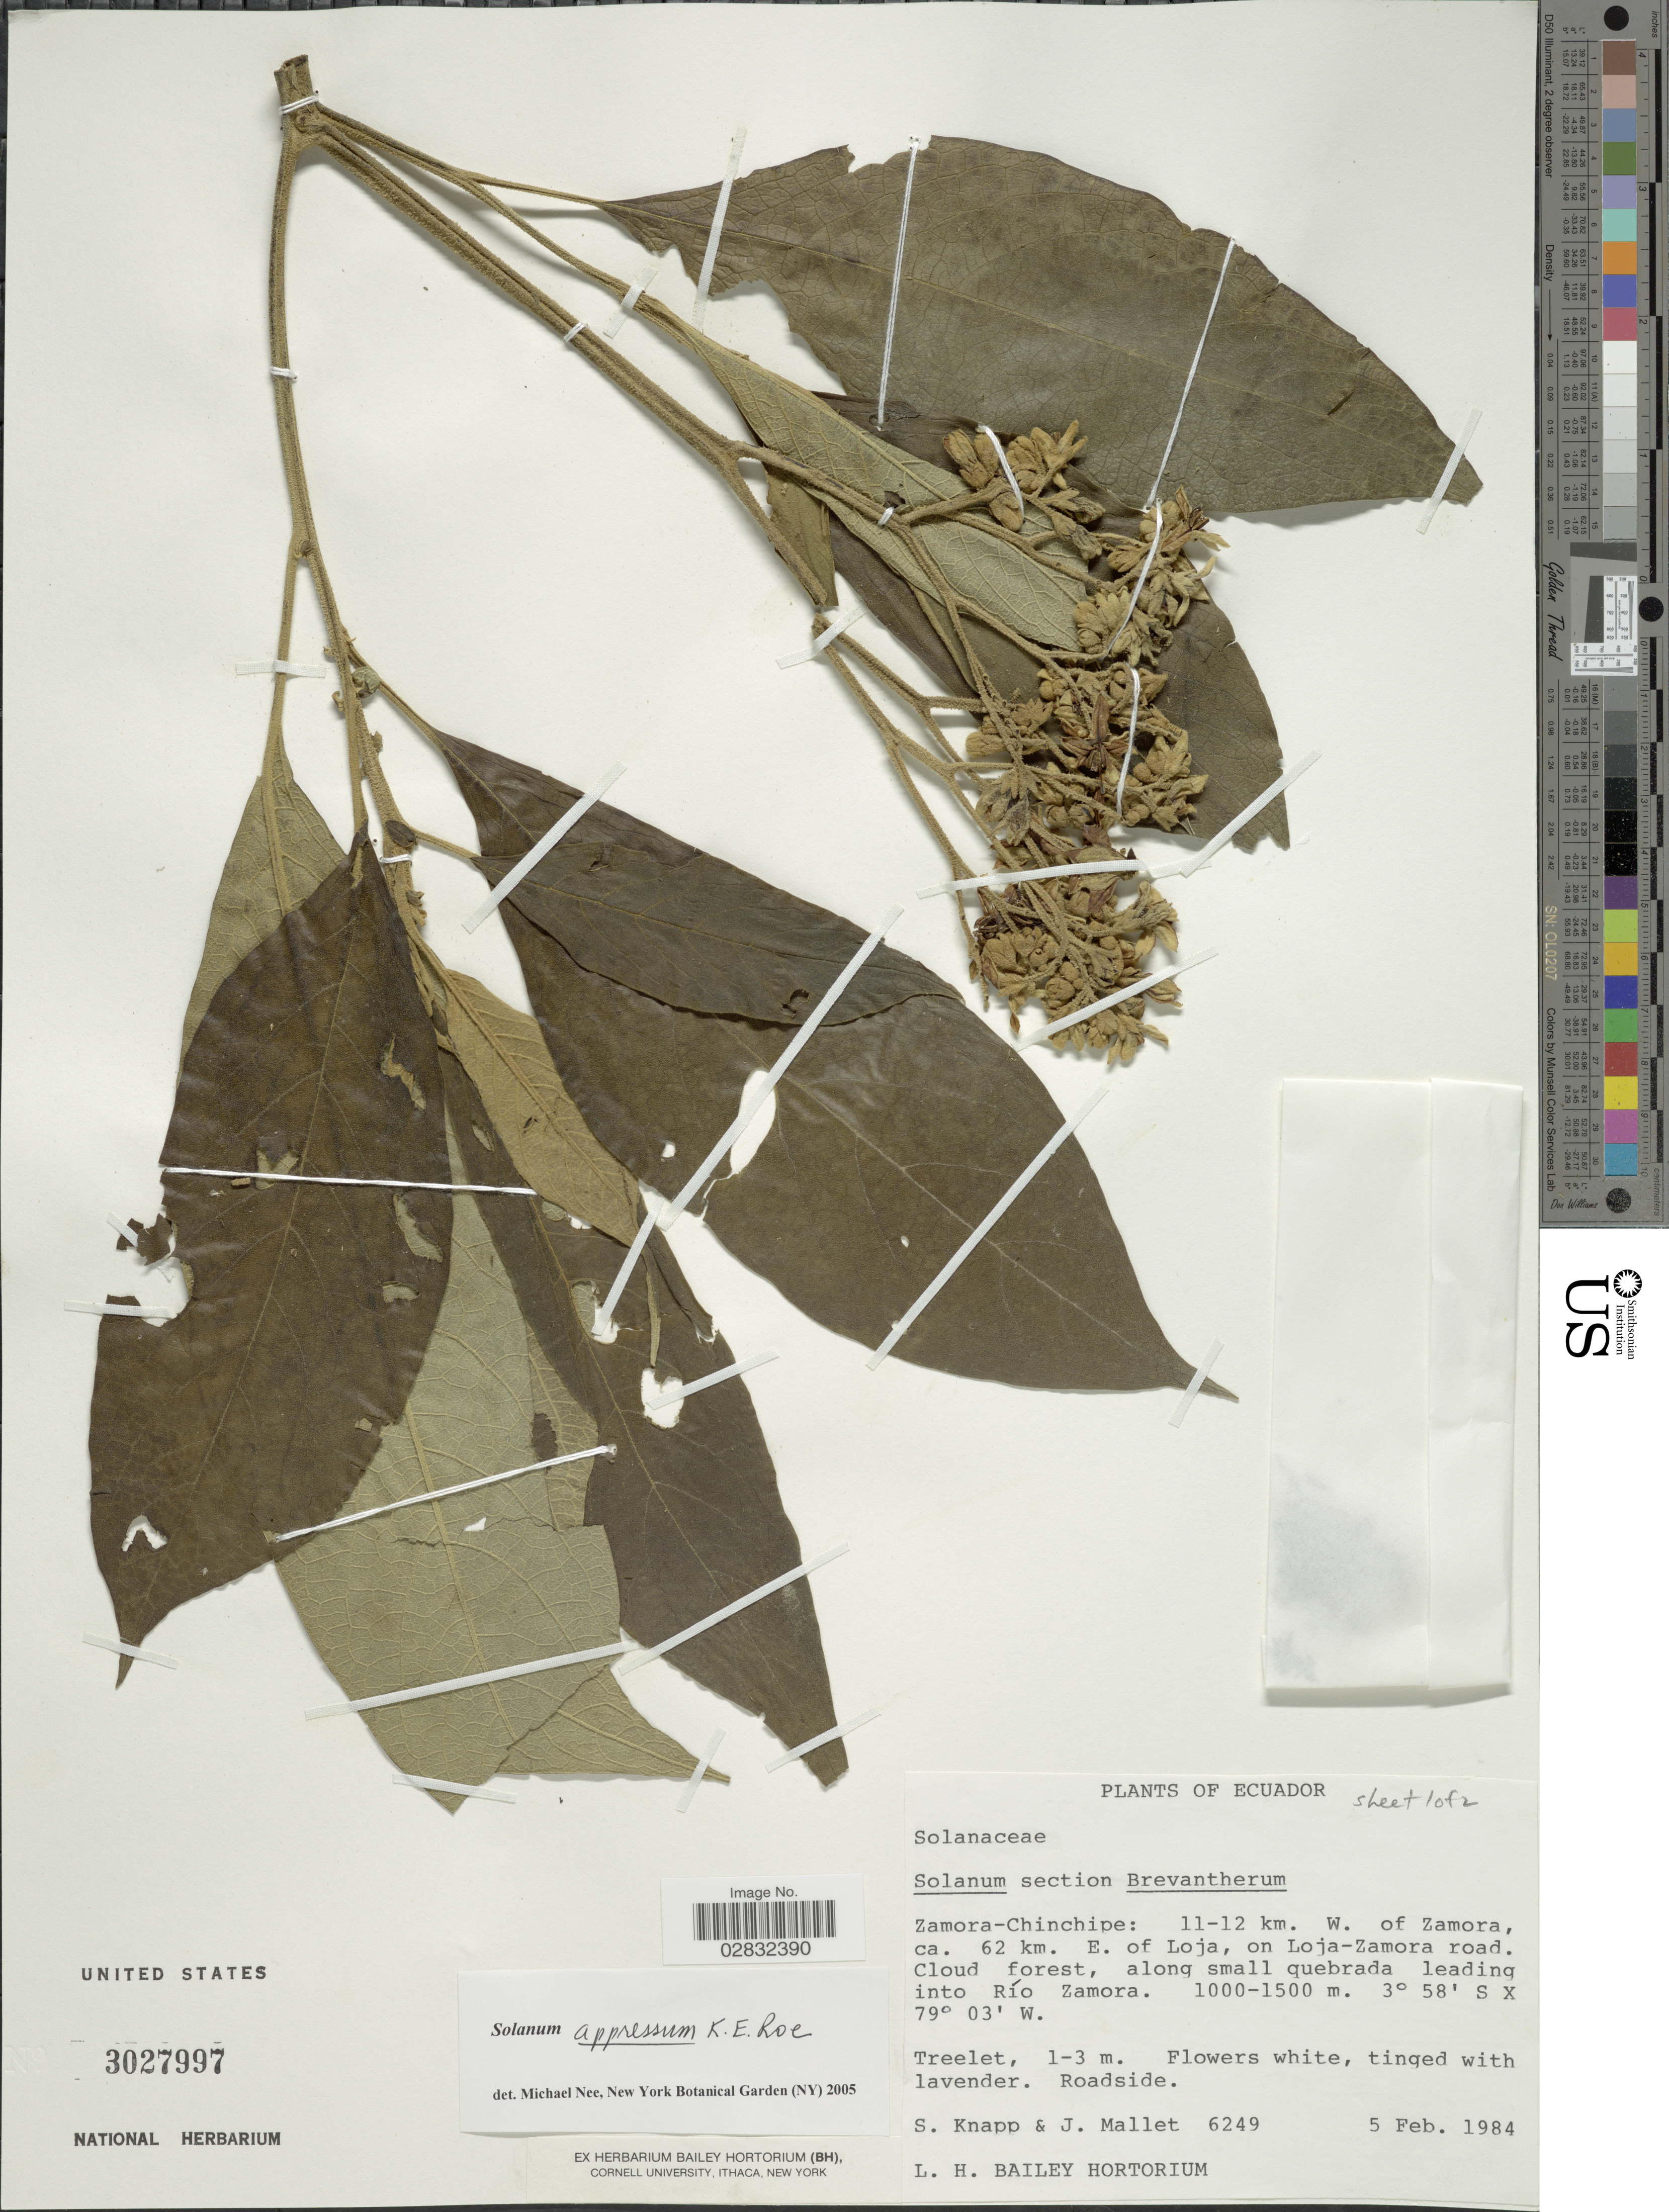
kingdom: Plantae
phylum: Tracheophyta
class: Magnoliopsida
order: Solanales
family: Solanaceae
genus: Solanum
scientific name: Solanum appressum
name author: K.E. Roe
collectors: S. Knapp & J. Mallet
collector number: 6249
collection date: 1984-02-05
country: Ecuador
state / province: Zamora-Chinchipe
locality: Zamora-Chinchipe: 11-12 km. W. of Zamora, ca. 62 km. E. of Loja, on Loja-Zamora road, Cloud forest, along small quebrada leading into Río Zamora.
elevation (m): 1000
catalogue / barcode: US 3027997